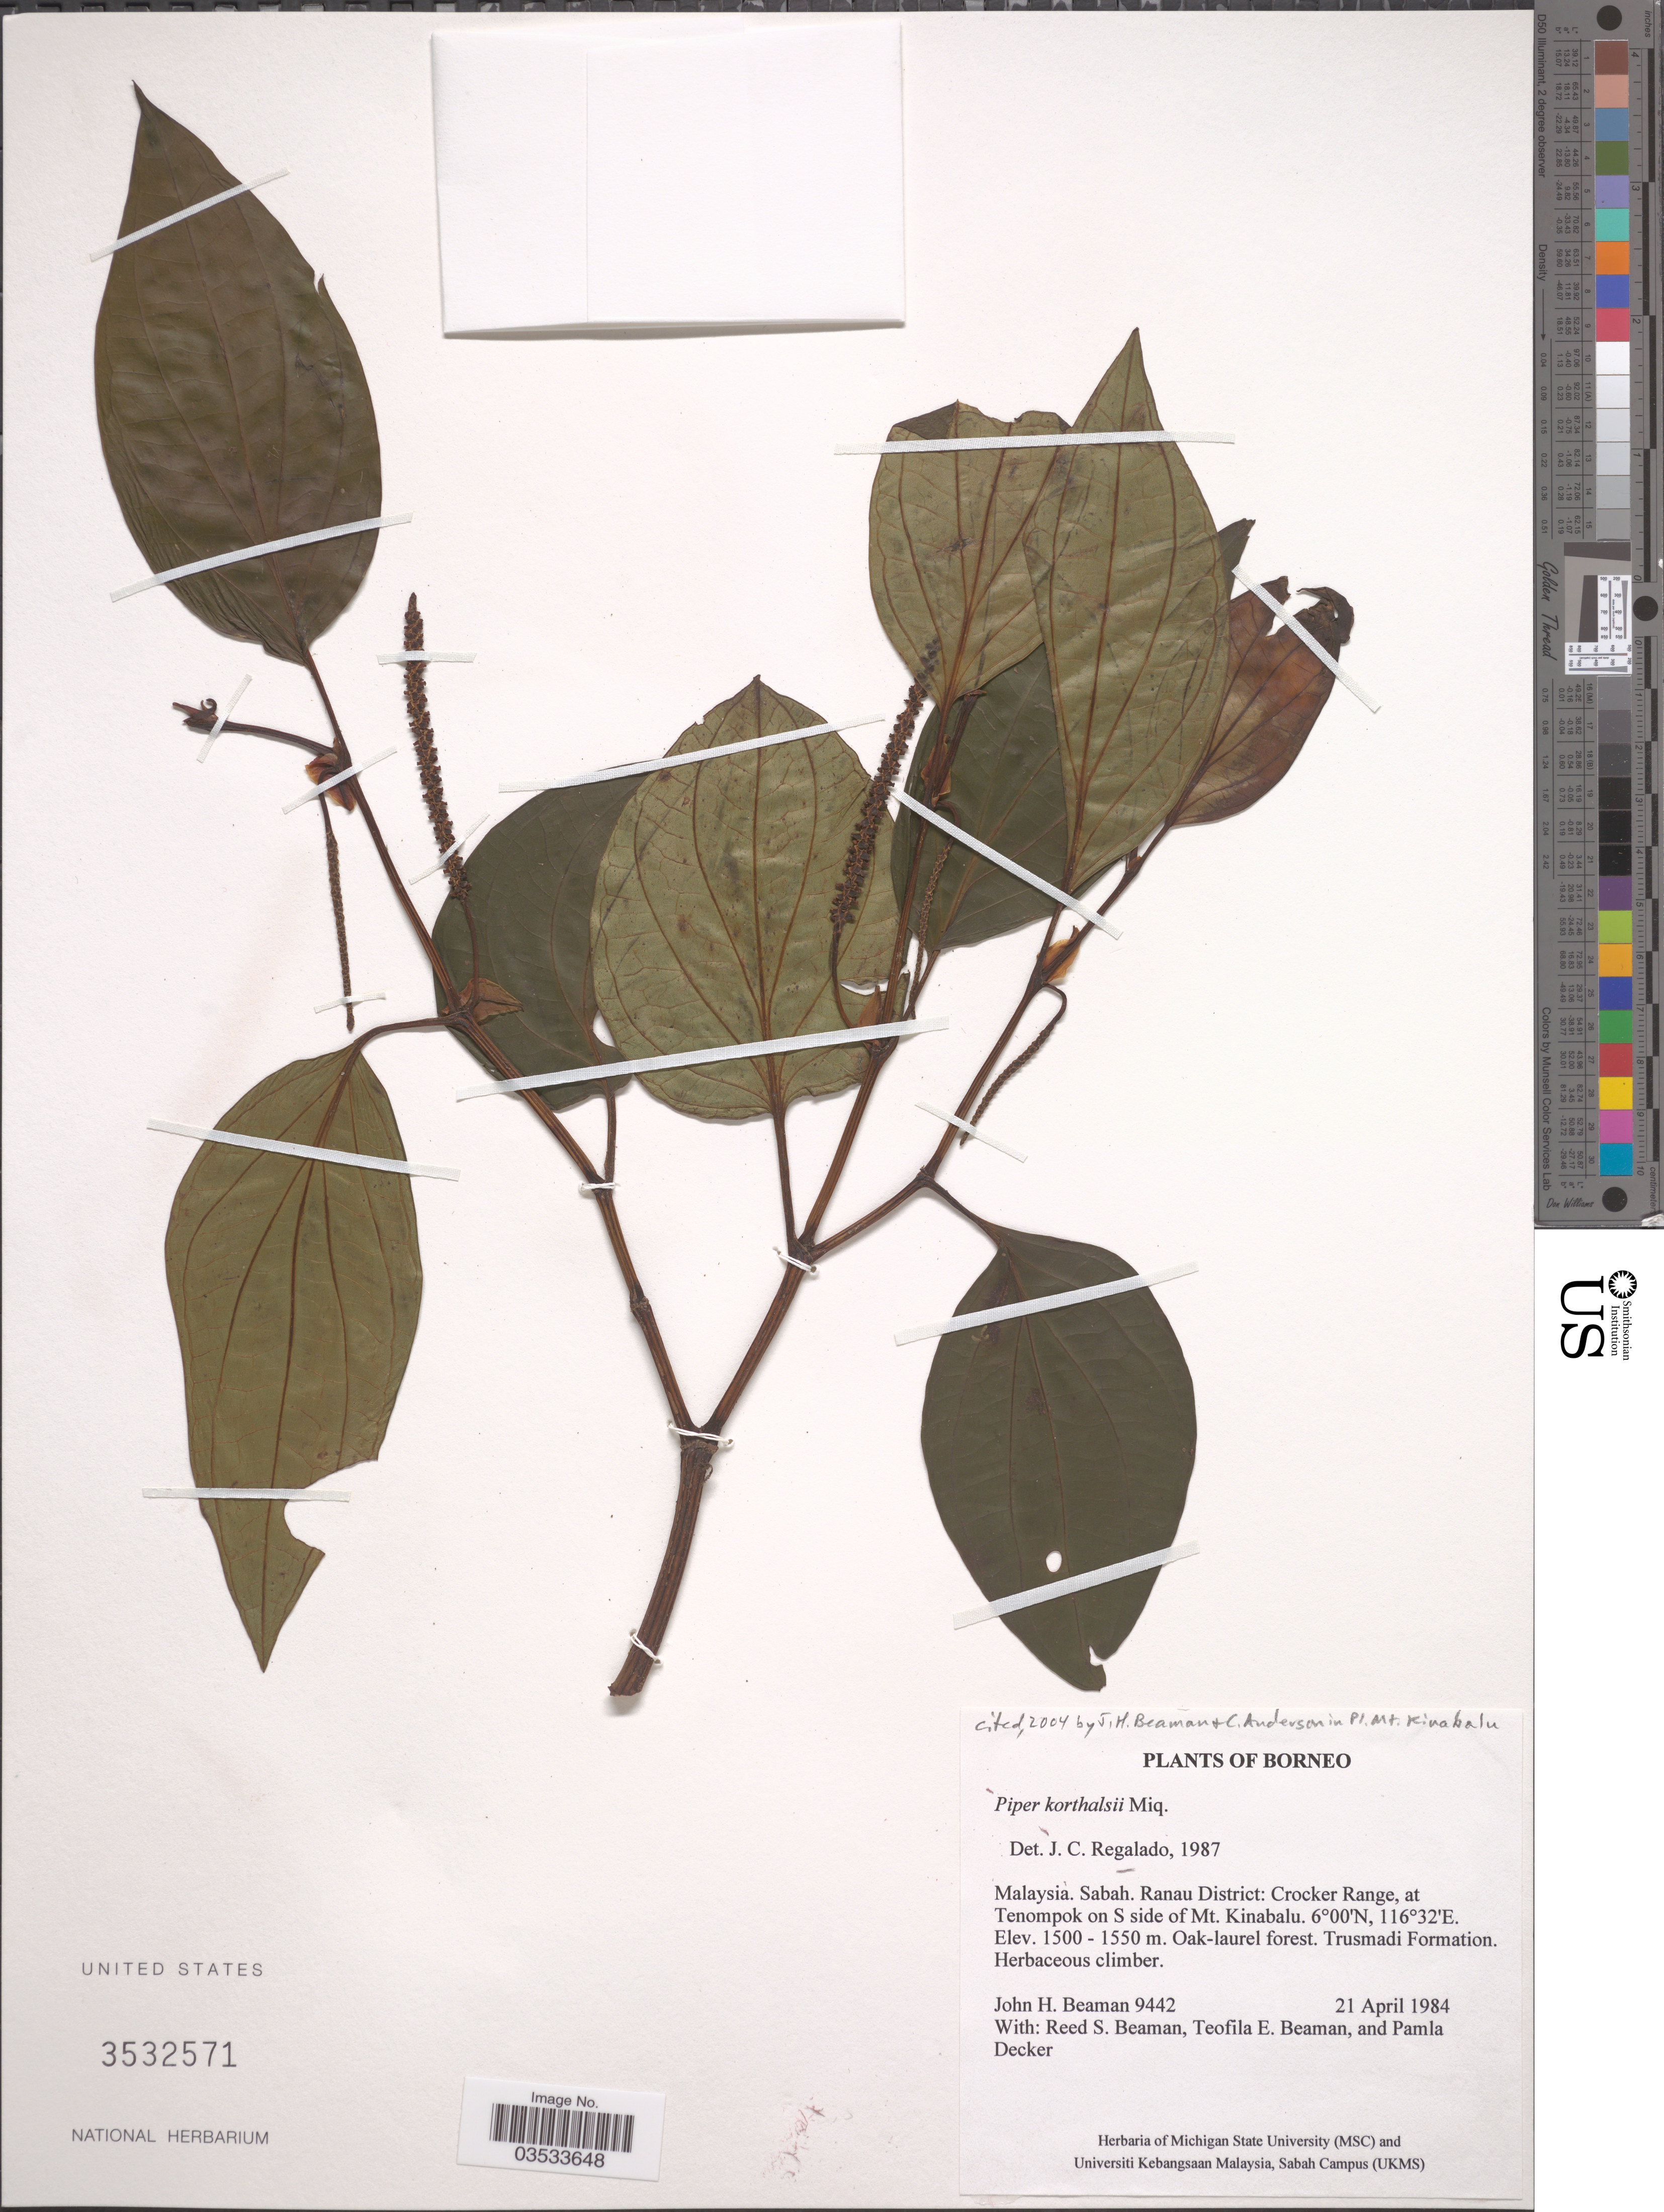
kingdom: Plantae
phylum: Tracheophyta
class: Magnoliopsida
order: Piperales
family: Piperaceae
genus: Piper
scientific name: Piper korthalsii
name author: Blume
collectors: J. H. Beaman, R. S. Beaman, T. E. Beaman & P. Decker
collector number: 9442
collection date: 1984-04-21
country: Malaysia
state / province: Sabah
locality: Borneo. Ranau District: Crocker Range, at Tenompok on S side of Mt. Kinabalu. Trusmadi Formation.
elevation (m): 1500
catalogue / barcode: US 3532571